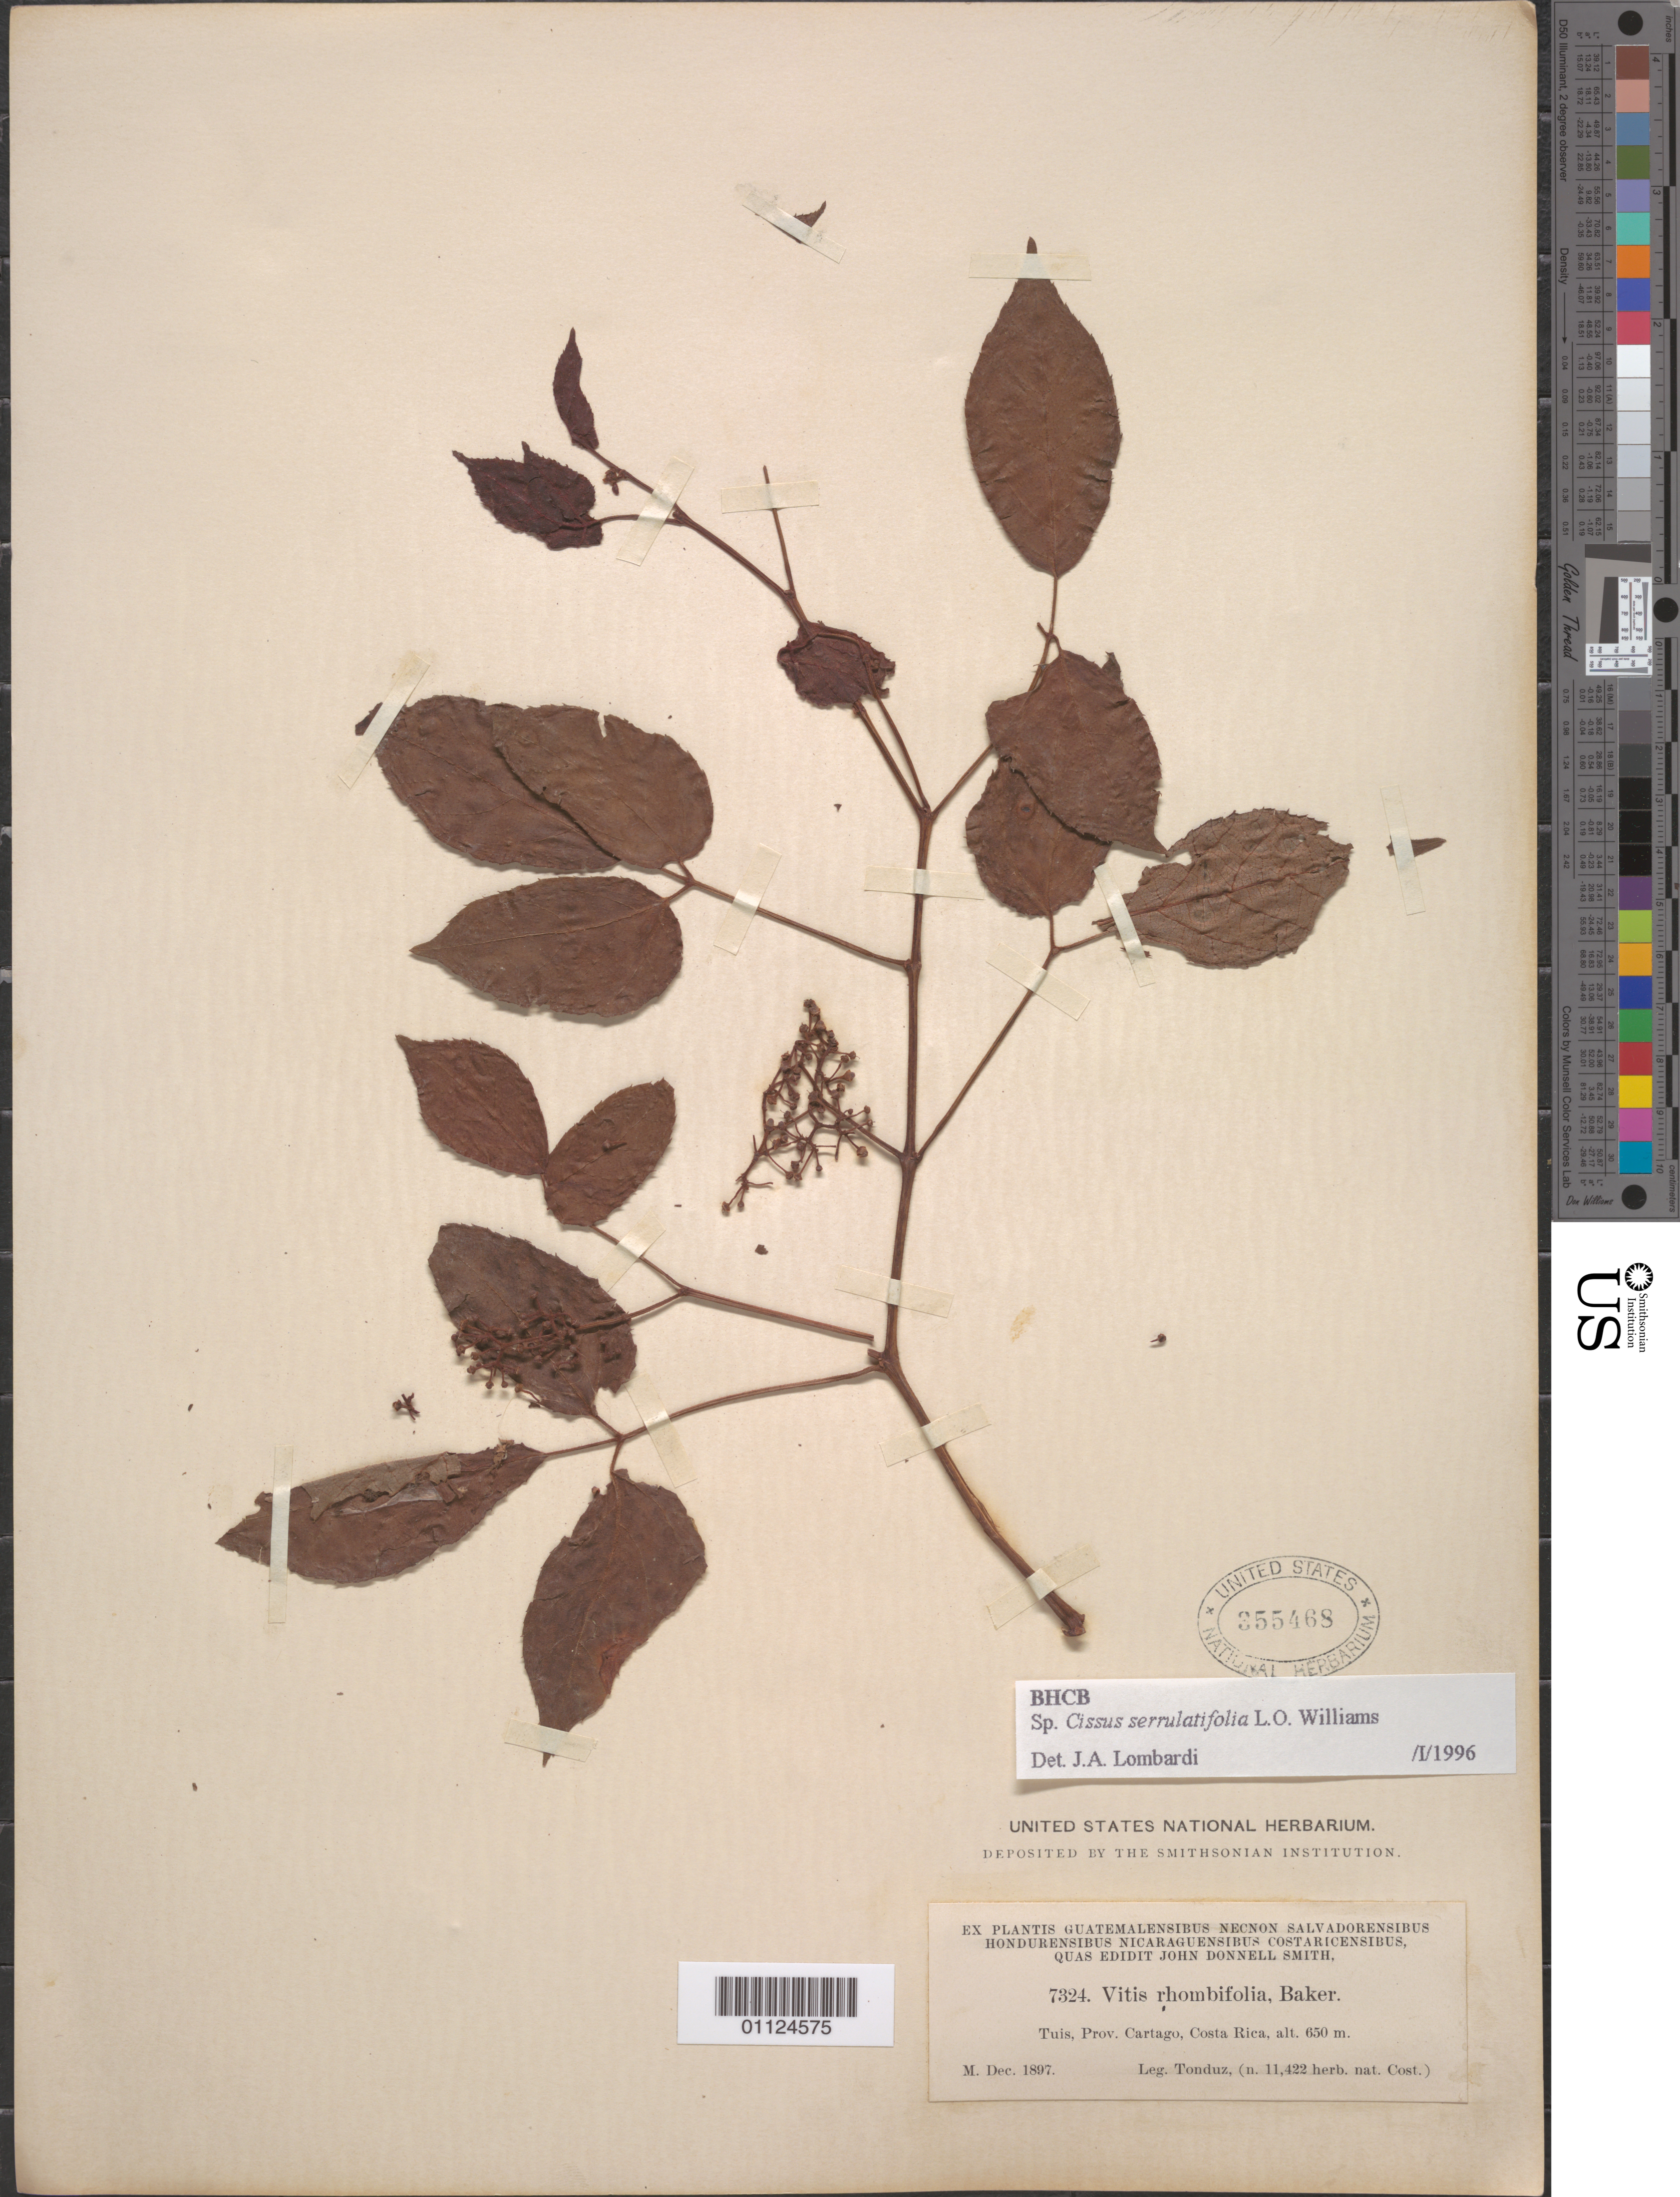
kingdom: Plantae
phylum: Tracheophyta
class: Magnoliopsida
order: Vitales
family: Vitaceae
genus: Cissus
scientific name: Cissus serrulatifolia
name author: L.O. Williams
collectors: A. Tonduz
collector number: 11422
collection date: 1897-12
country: Costa Rica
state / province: Cartago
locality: Tuis.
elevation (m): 650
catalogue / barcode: US 355468